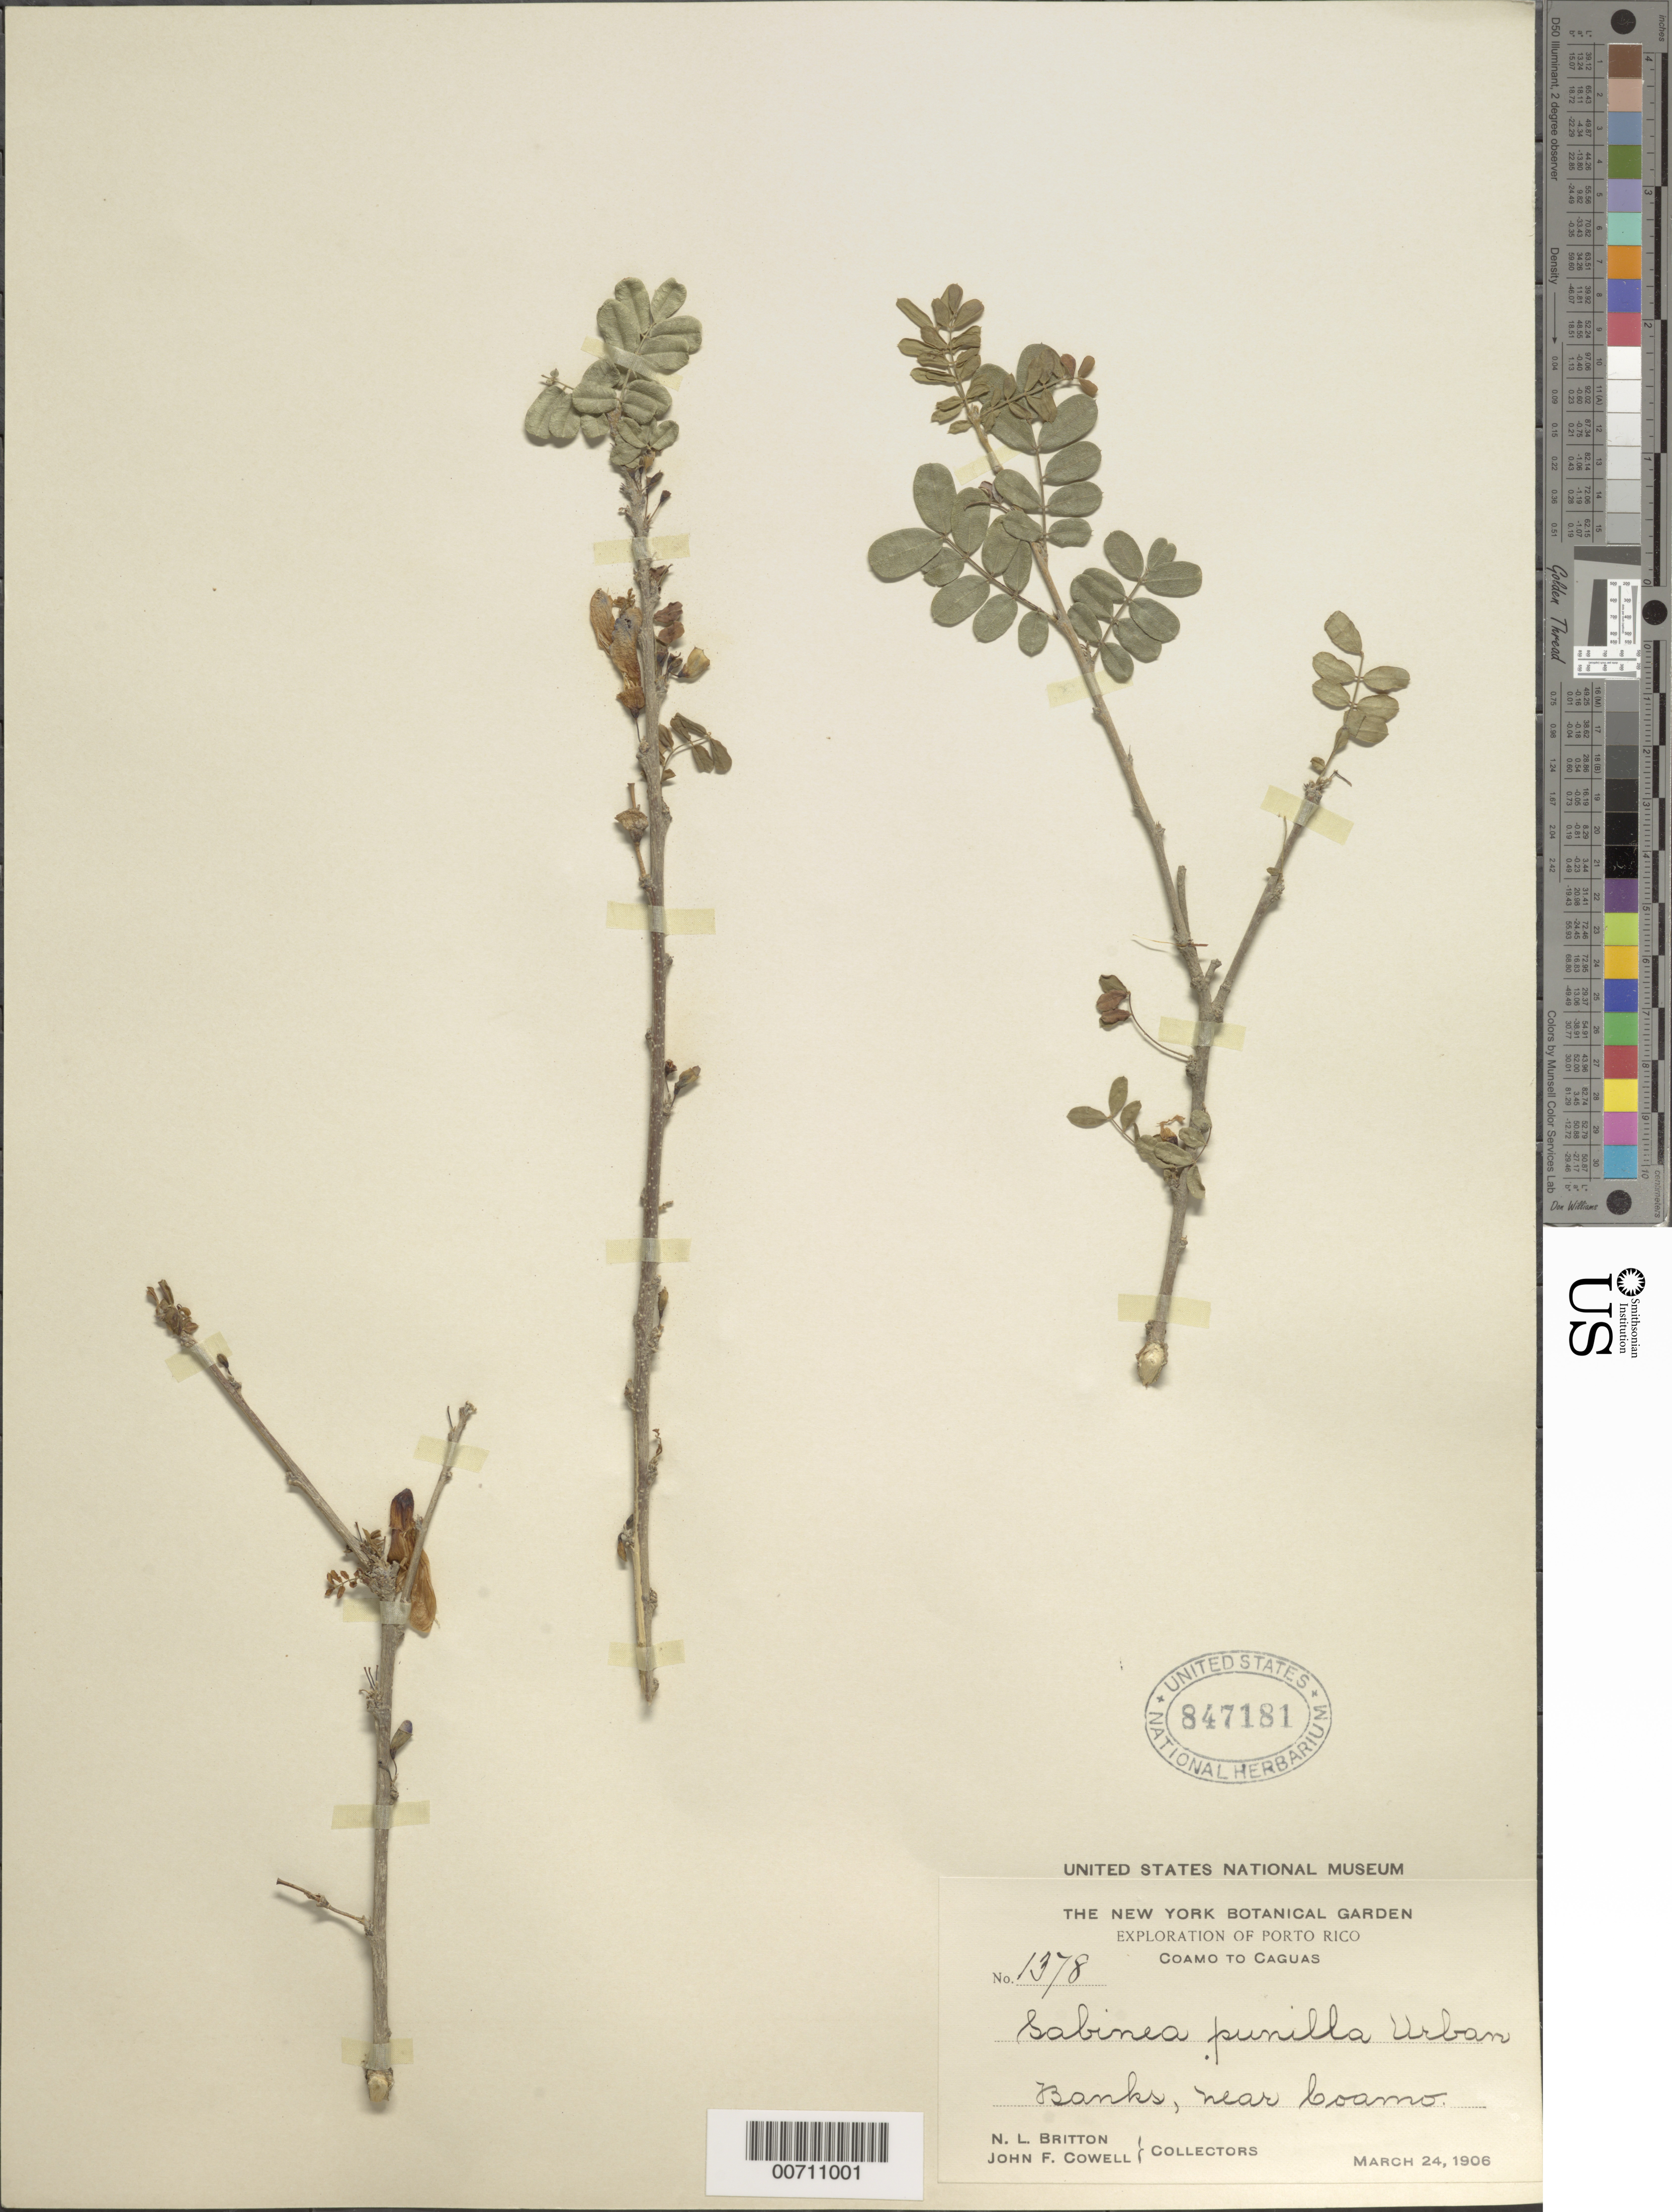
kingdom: Plantae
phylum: Tracheophyta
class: Magnoliopsida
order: Fabales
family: Fabaceae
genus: Poitea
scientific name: Poitea punicea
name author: (Urb.) Lavin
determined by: Strong, Mark T., (BOT), Smithsonian Institution - National Museum of Natural History (UNITED STATES)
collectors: N. Britton & J. F. Cowell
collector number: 1378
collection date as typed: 24 Mar 1906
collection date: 1906-03-24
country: Puerto Rico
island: Greater Antilles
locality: Coamo to Caguas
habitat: Banks near Coamo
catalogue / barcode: US 847181